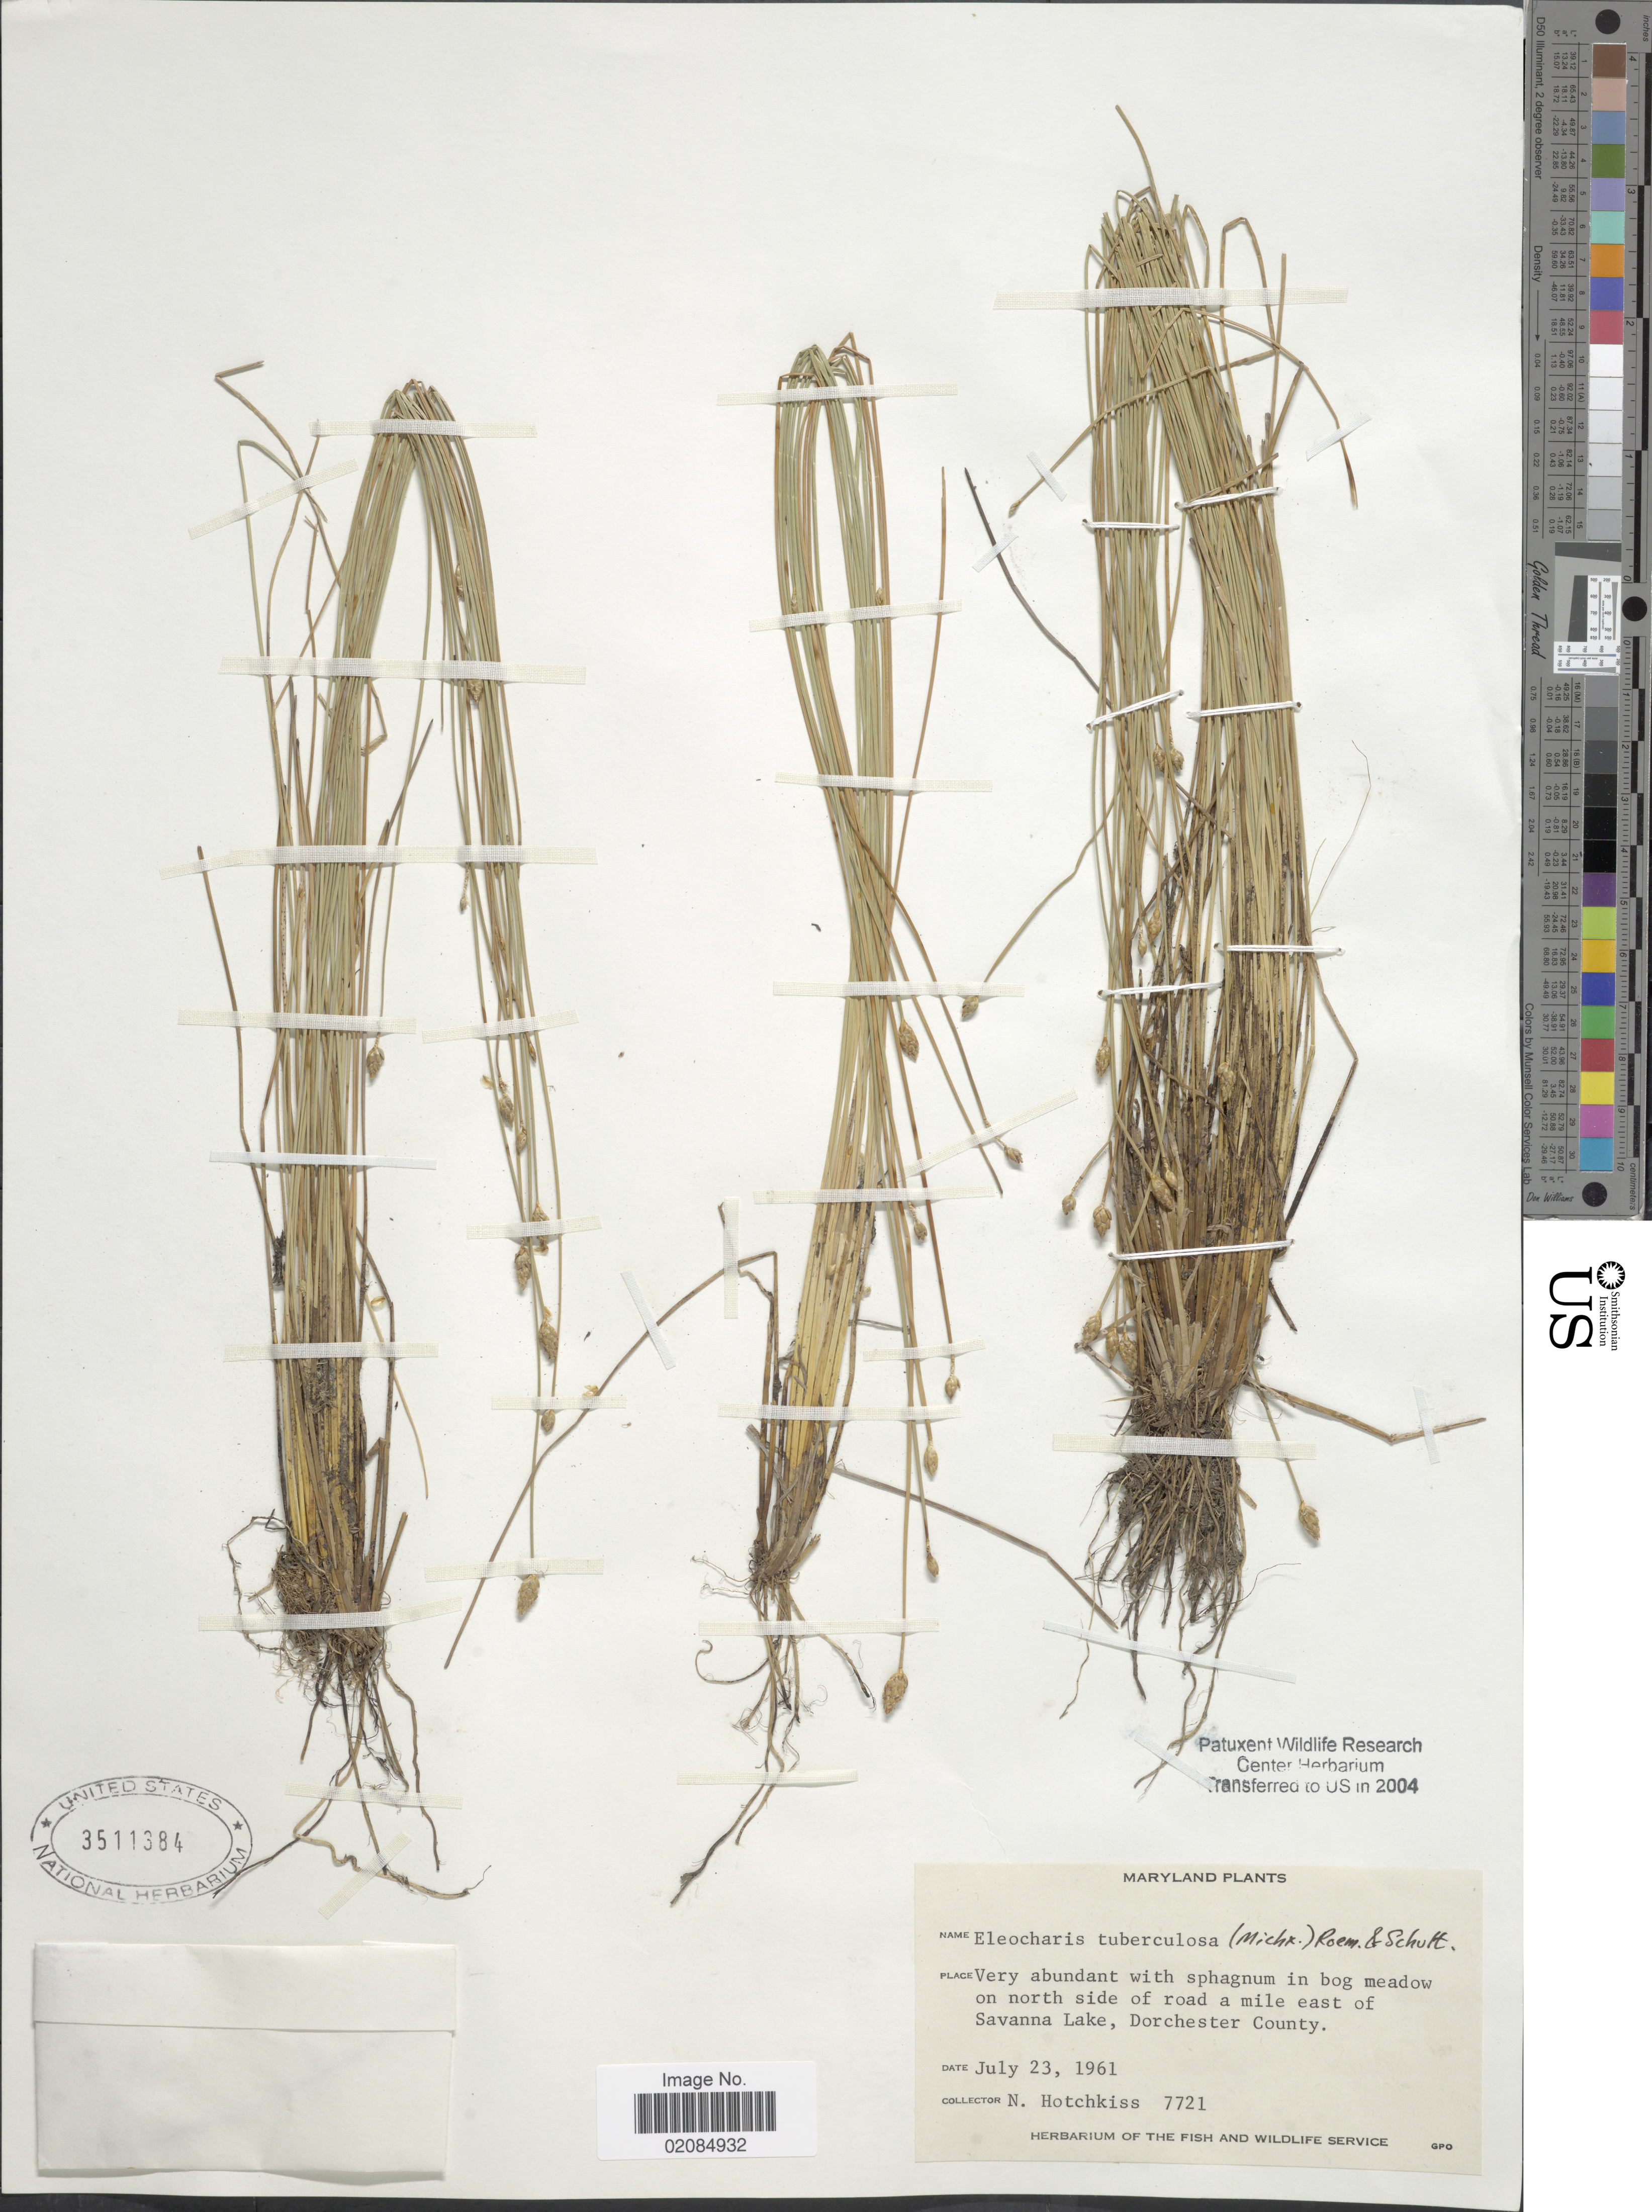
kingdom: Plantae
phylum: Tracheophyta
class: Liliopsida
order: Poales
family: Cyperaceae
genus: Eleocharis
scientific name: Eleocharis tuberculosa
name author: (Michx.) Roem. & Schult.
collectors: N. Hotchkiss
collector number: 7721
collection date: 1961-07-23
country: United States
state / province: Maryland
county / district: Dorchester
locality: In bog meadow on north side of road a mile east of Savanna Lake, Dorchester County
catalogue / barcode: US 3511384